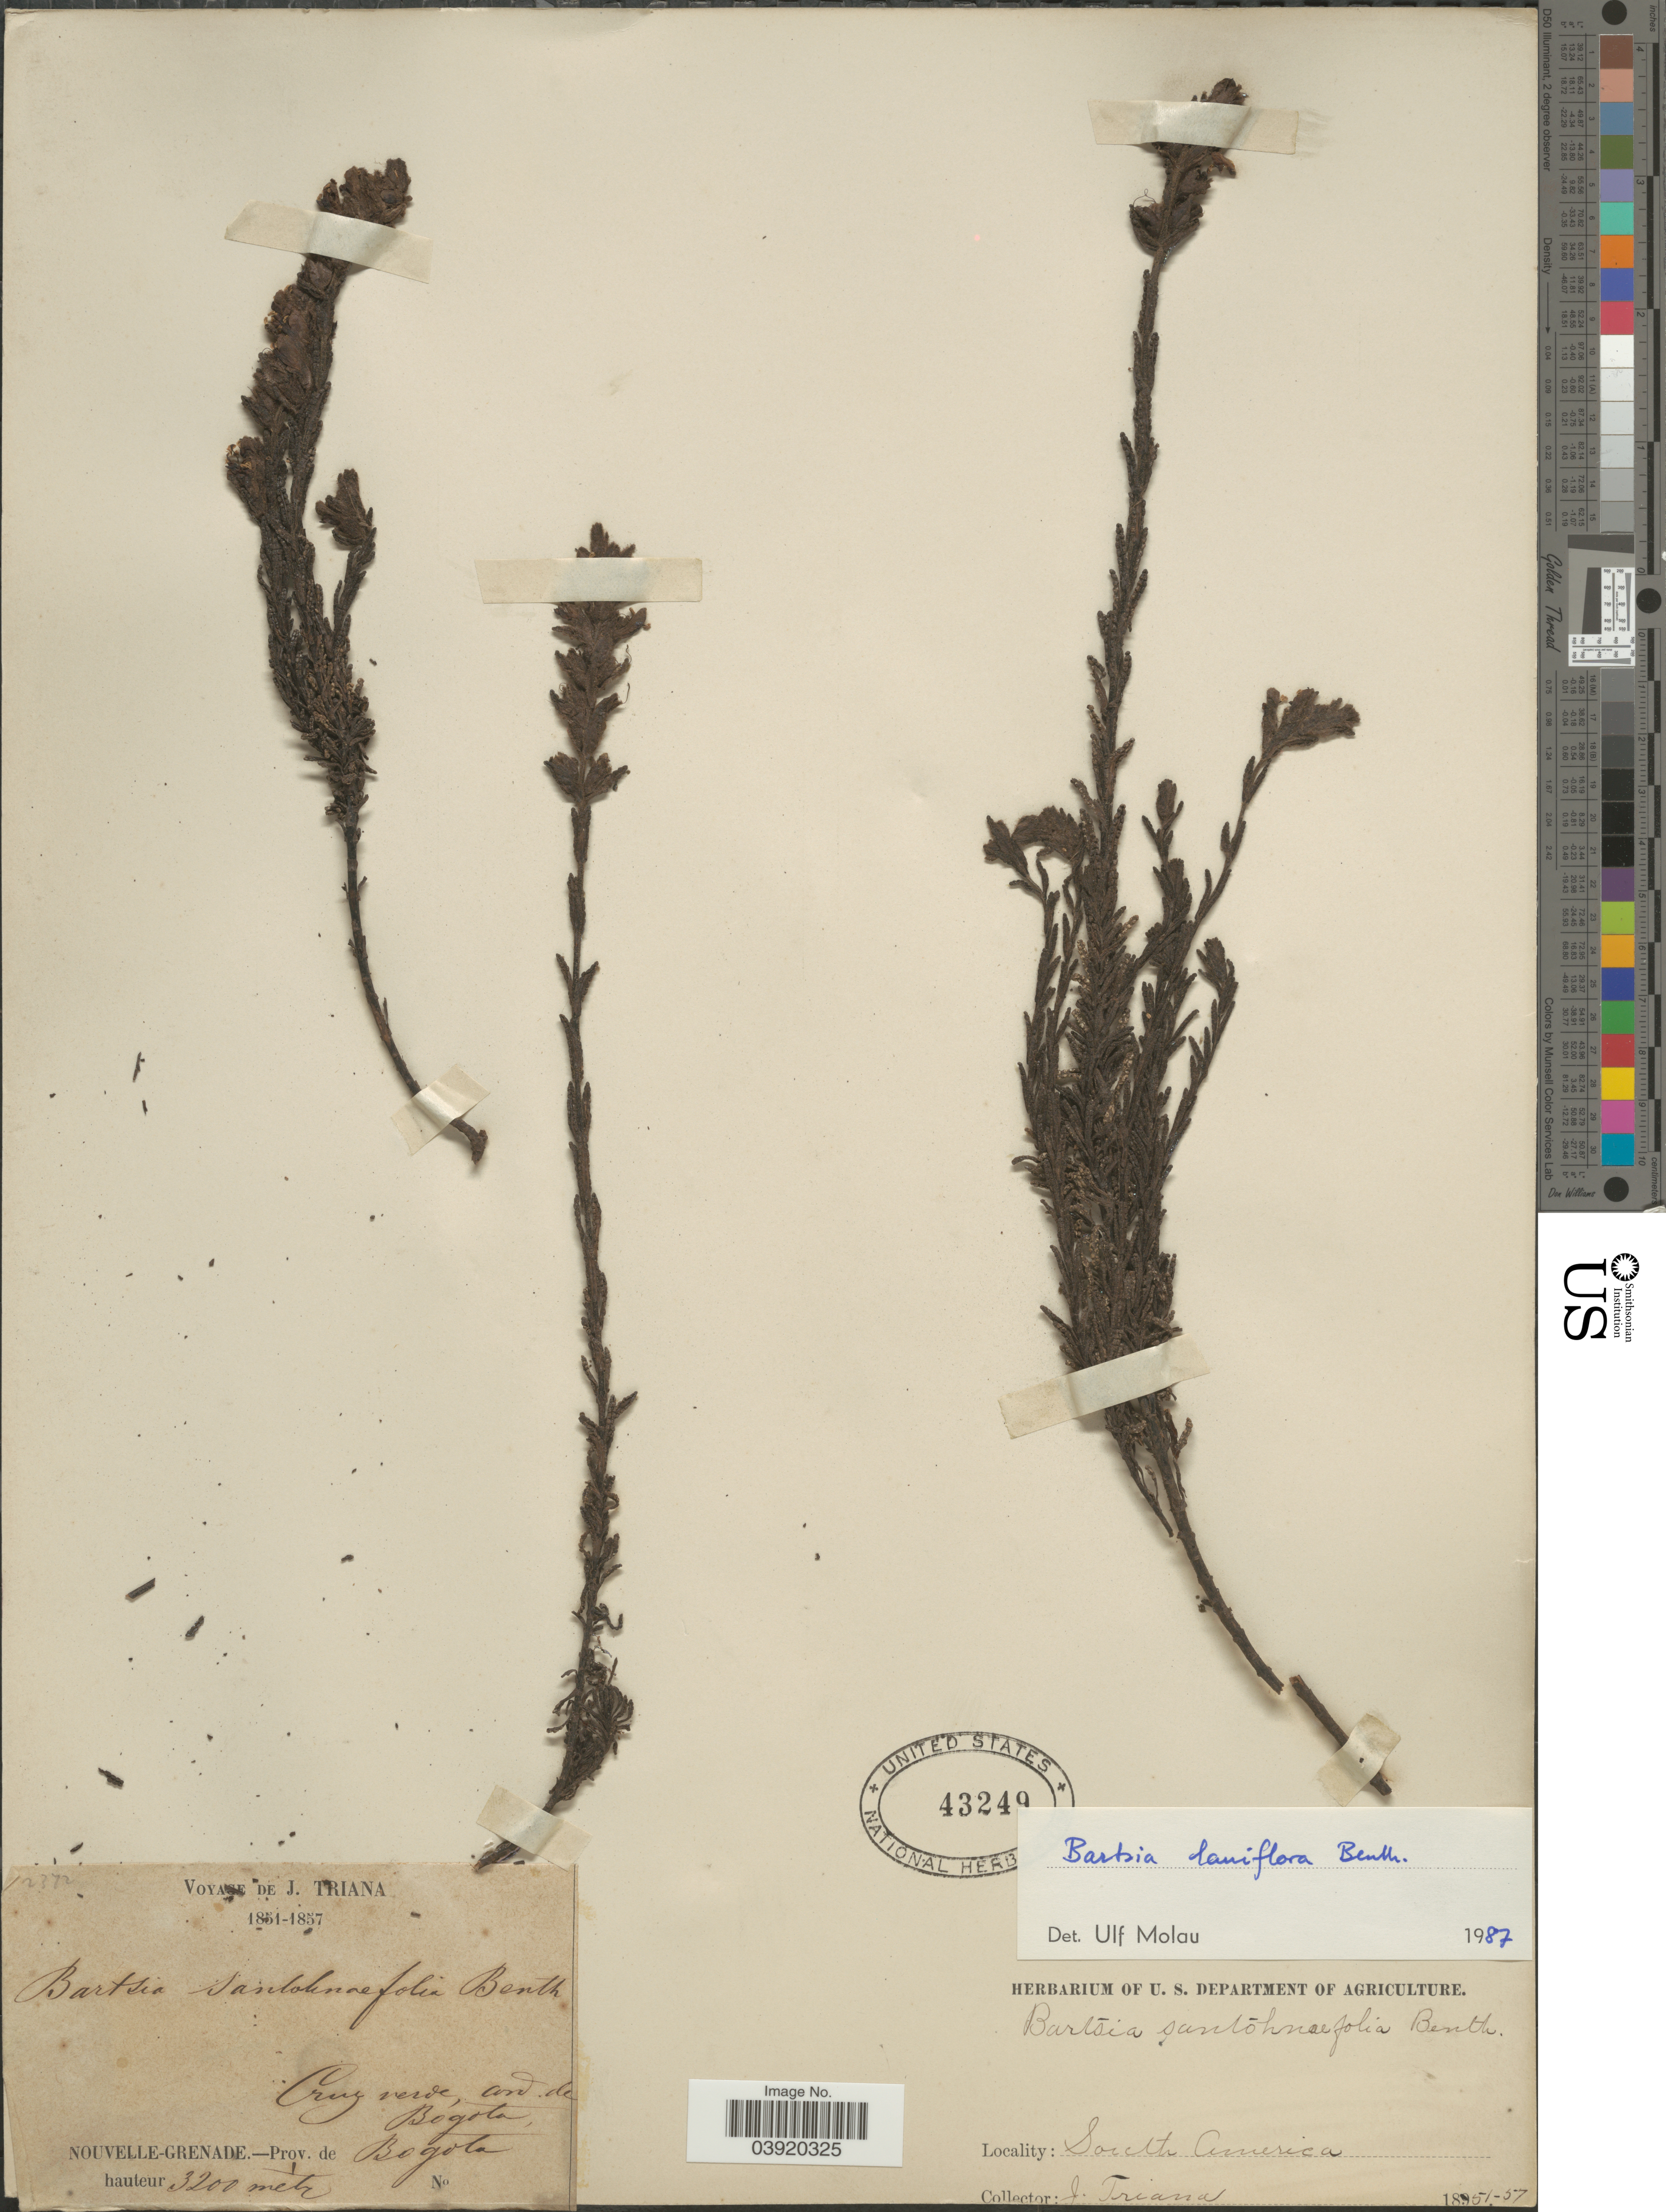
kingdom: Plantae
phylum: Tracheophyta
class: Magnoliopsida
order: Lamiales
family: Orobanchaceae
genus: Bartsia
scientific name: Bartsia laniflora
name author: Benth.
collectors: J. Triana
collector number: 12372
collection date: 1851/1857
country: Colombia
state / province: Bogota D.C.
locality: Cruz Verde, cord de Bogota. Nouvelle-Grenade. - Prov. de Bogota.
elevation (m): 3200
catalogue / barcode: US 43249